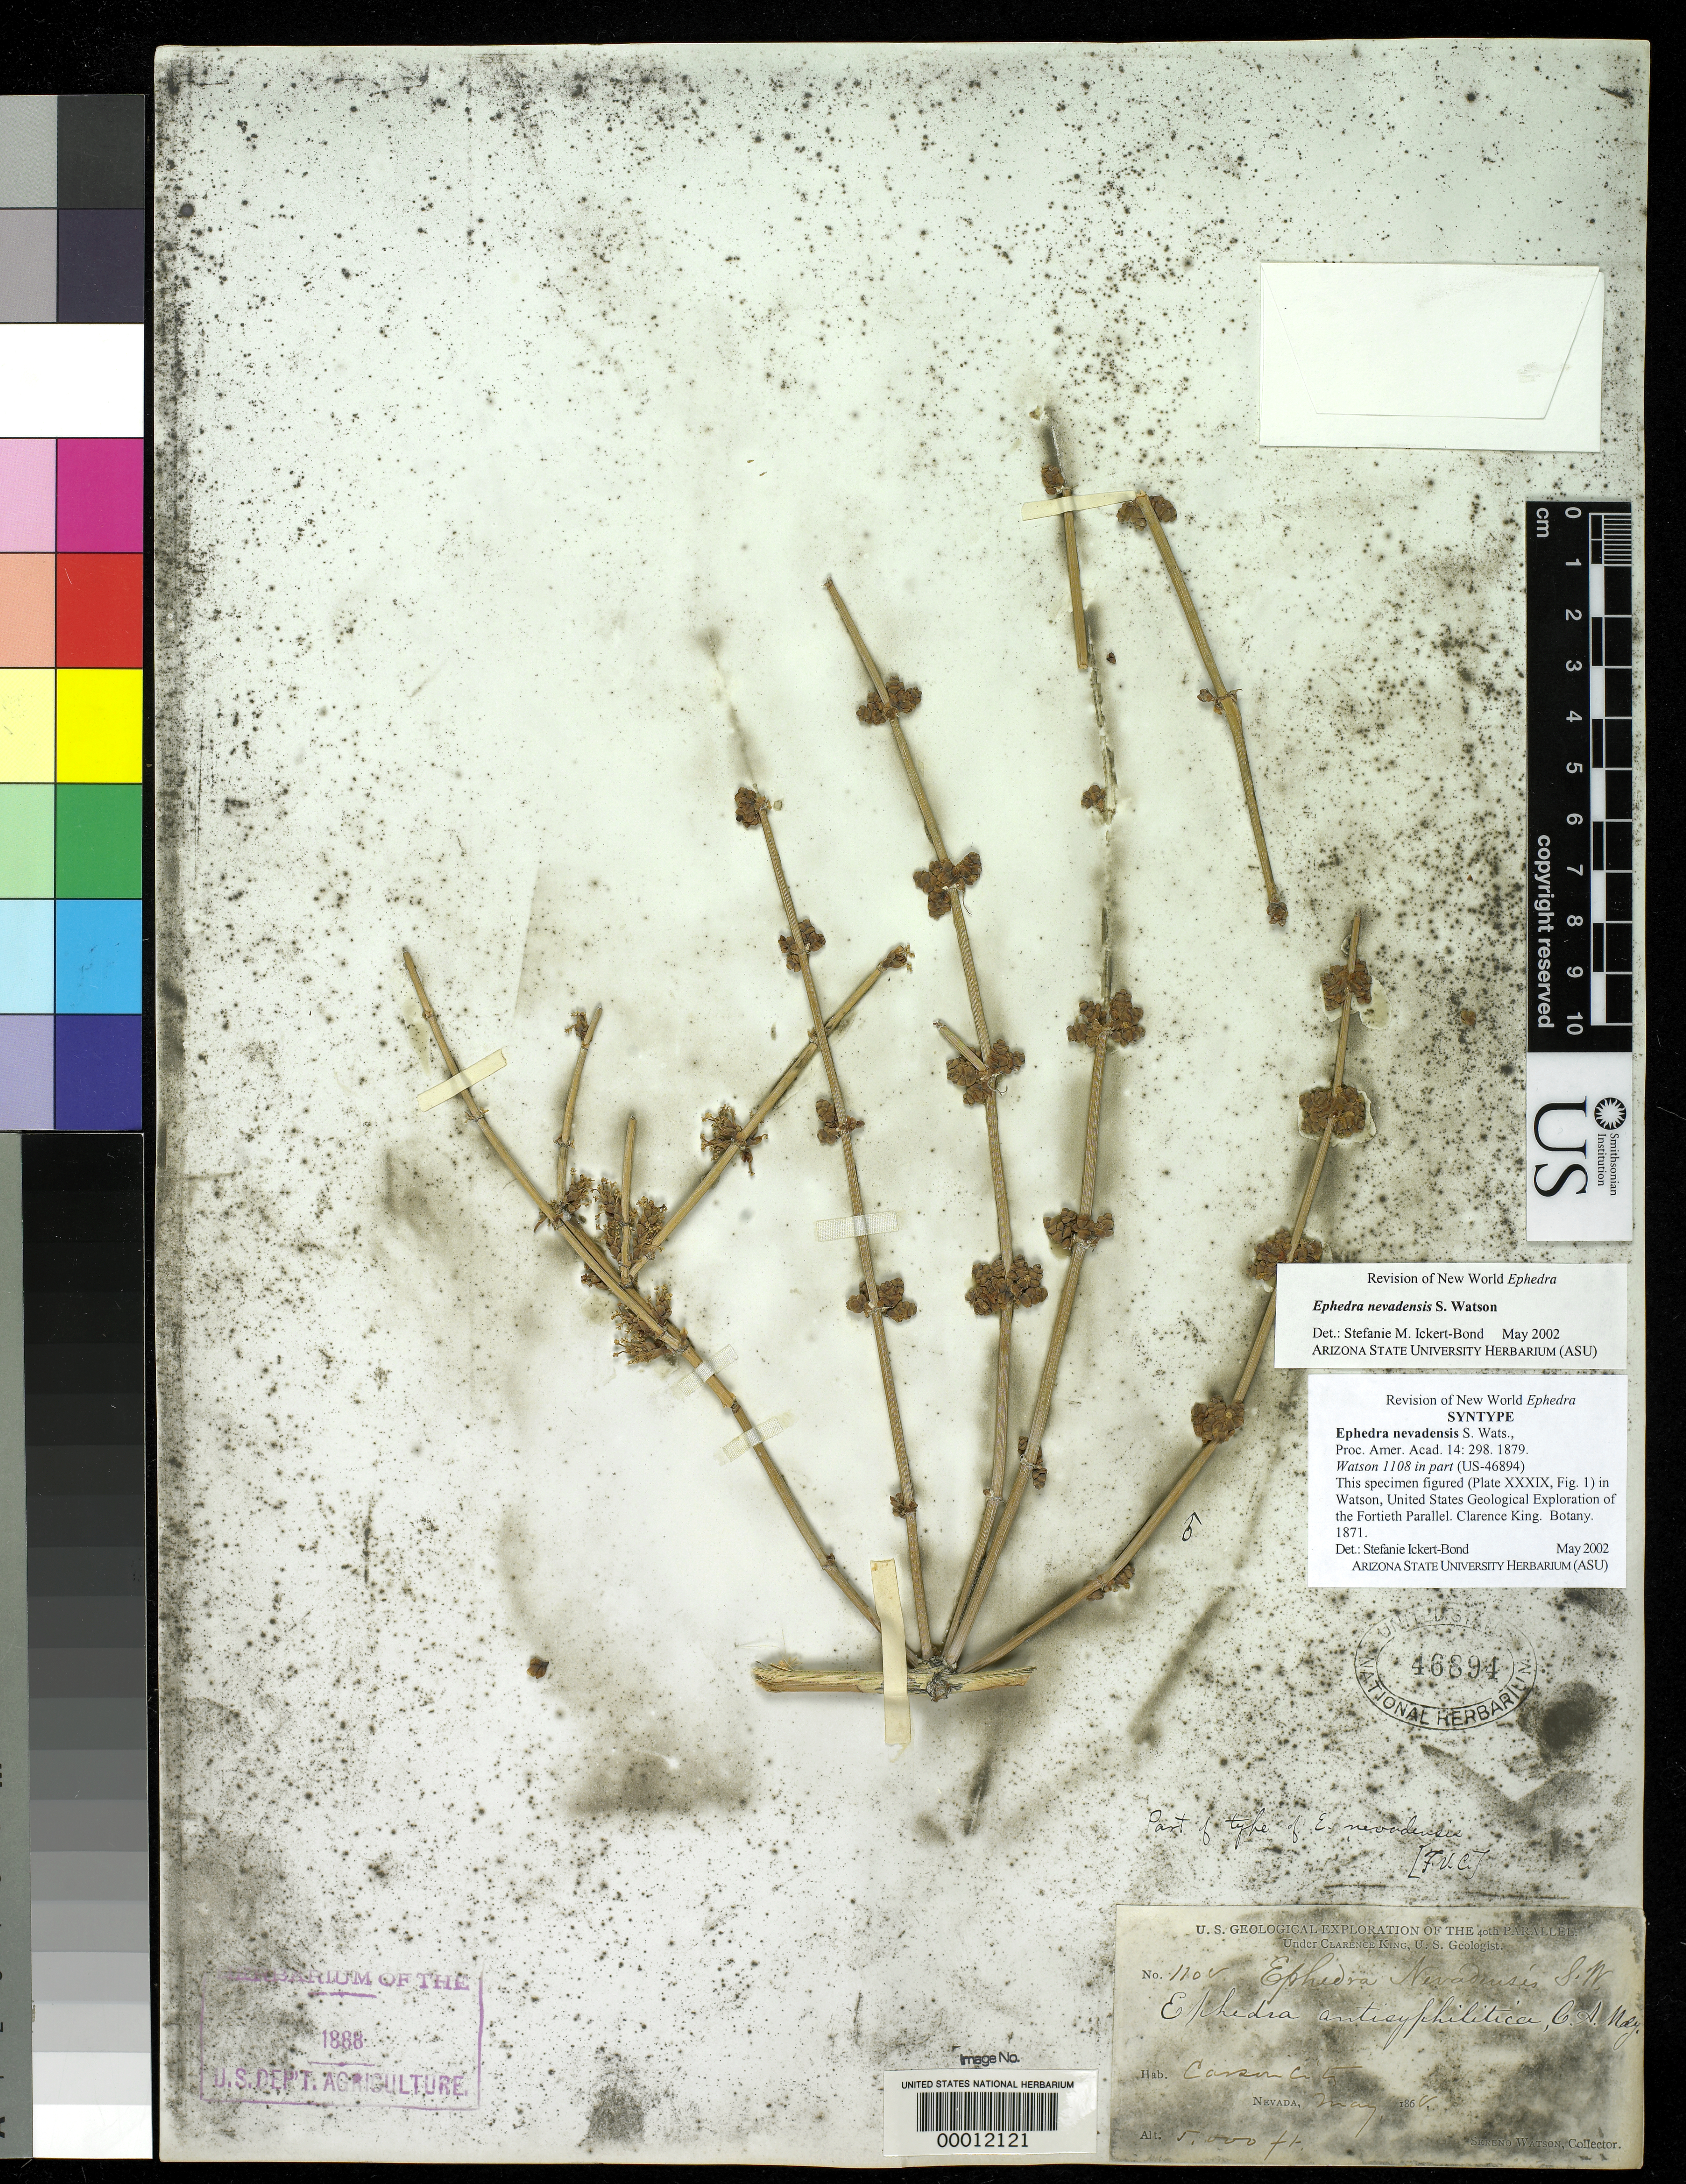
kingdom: Plantae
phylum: Tracheophyta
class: Gnetopsida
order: Ephedrales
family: Ephedraceae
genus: Ephedra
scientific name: Ephedra nevadensis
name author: S. Watson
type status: Syntype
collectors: S. Watson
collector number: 1108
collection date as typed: May 1868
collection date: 1868-05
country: United States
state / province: Nevada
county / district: Ormsby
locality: Carson.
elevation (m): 1219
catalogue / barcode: US 46894